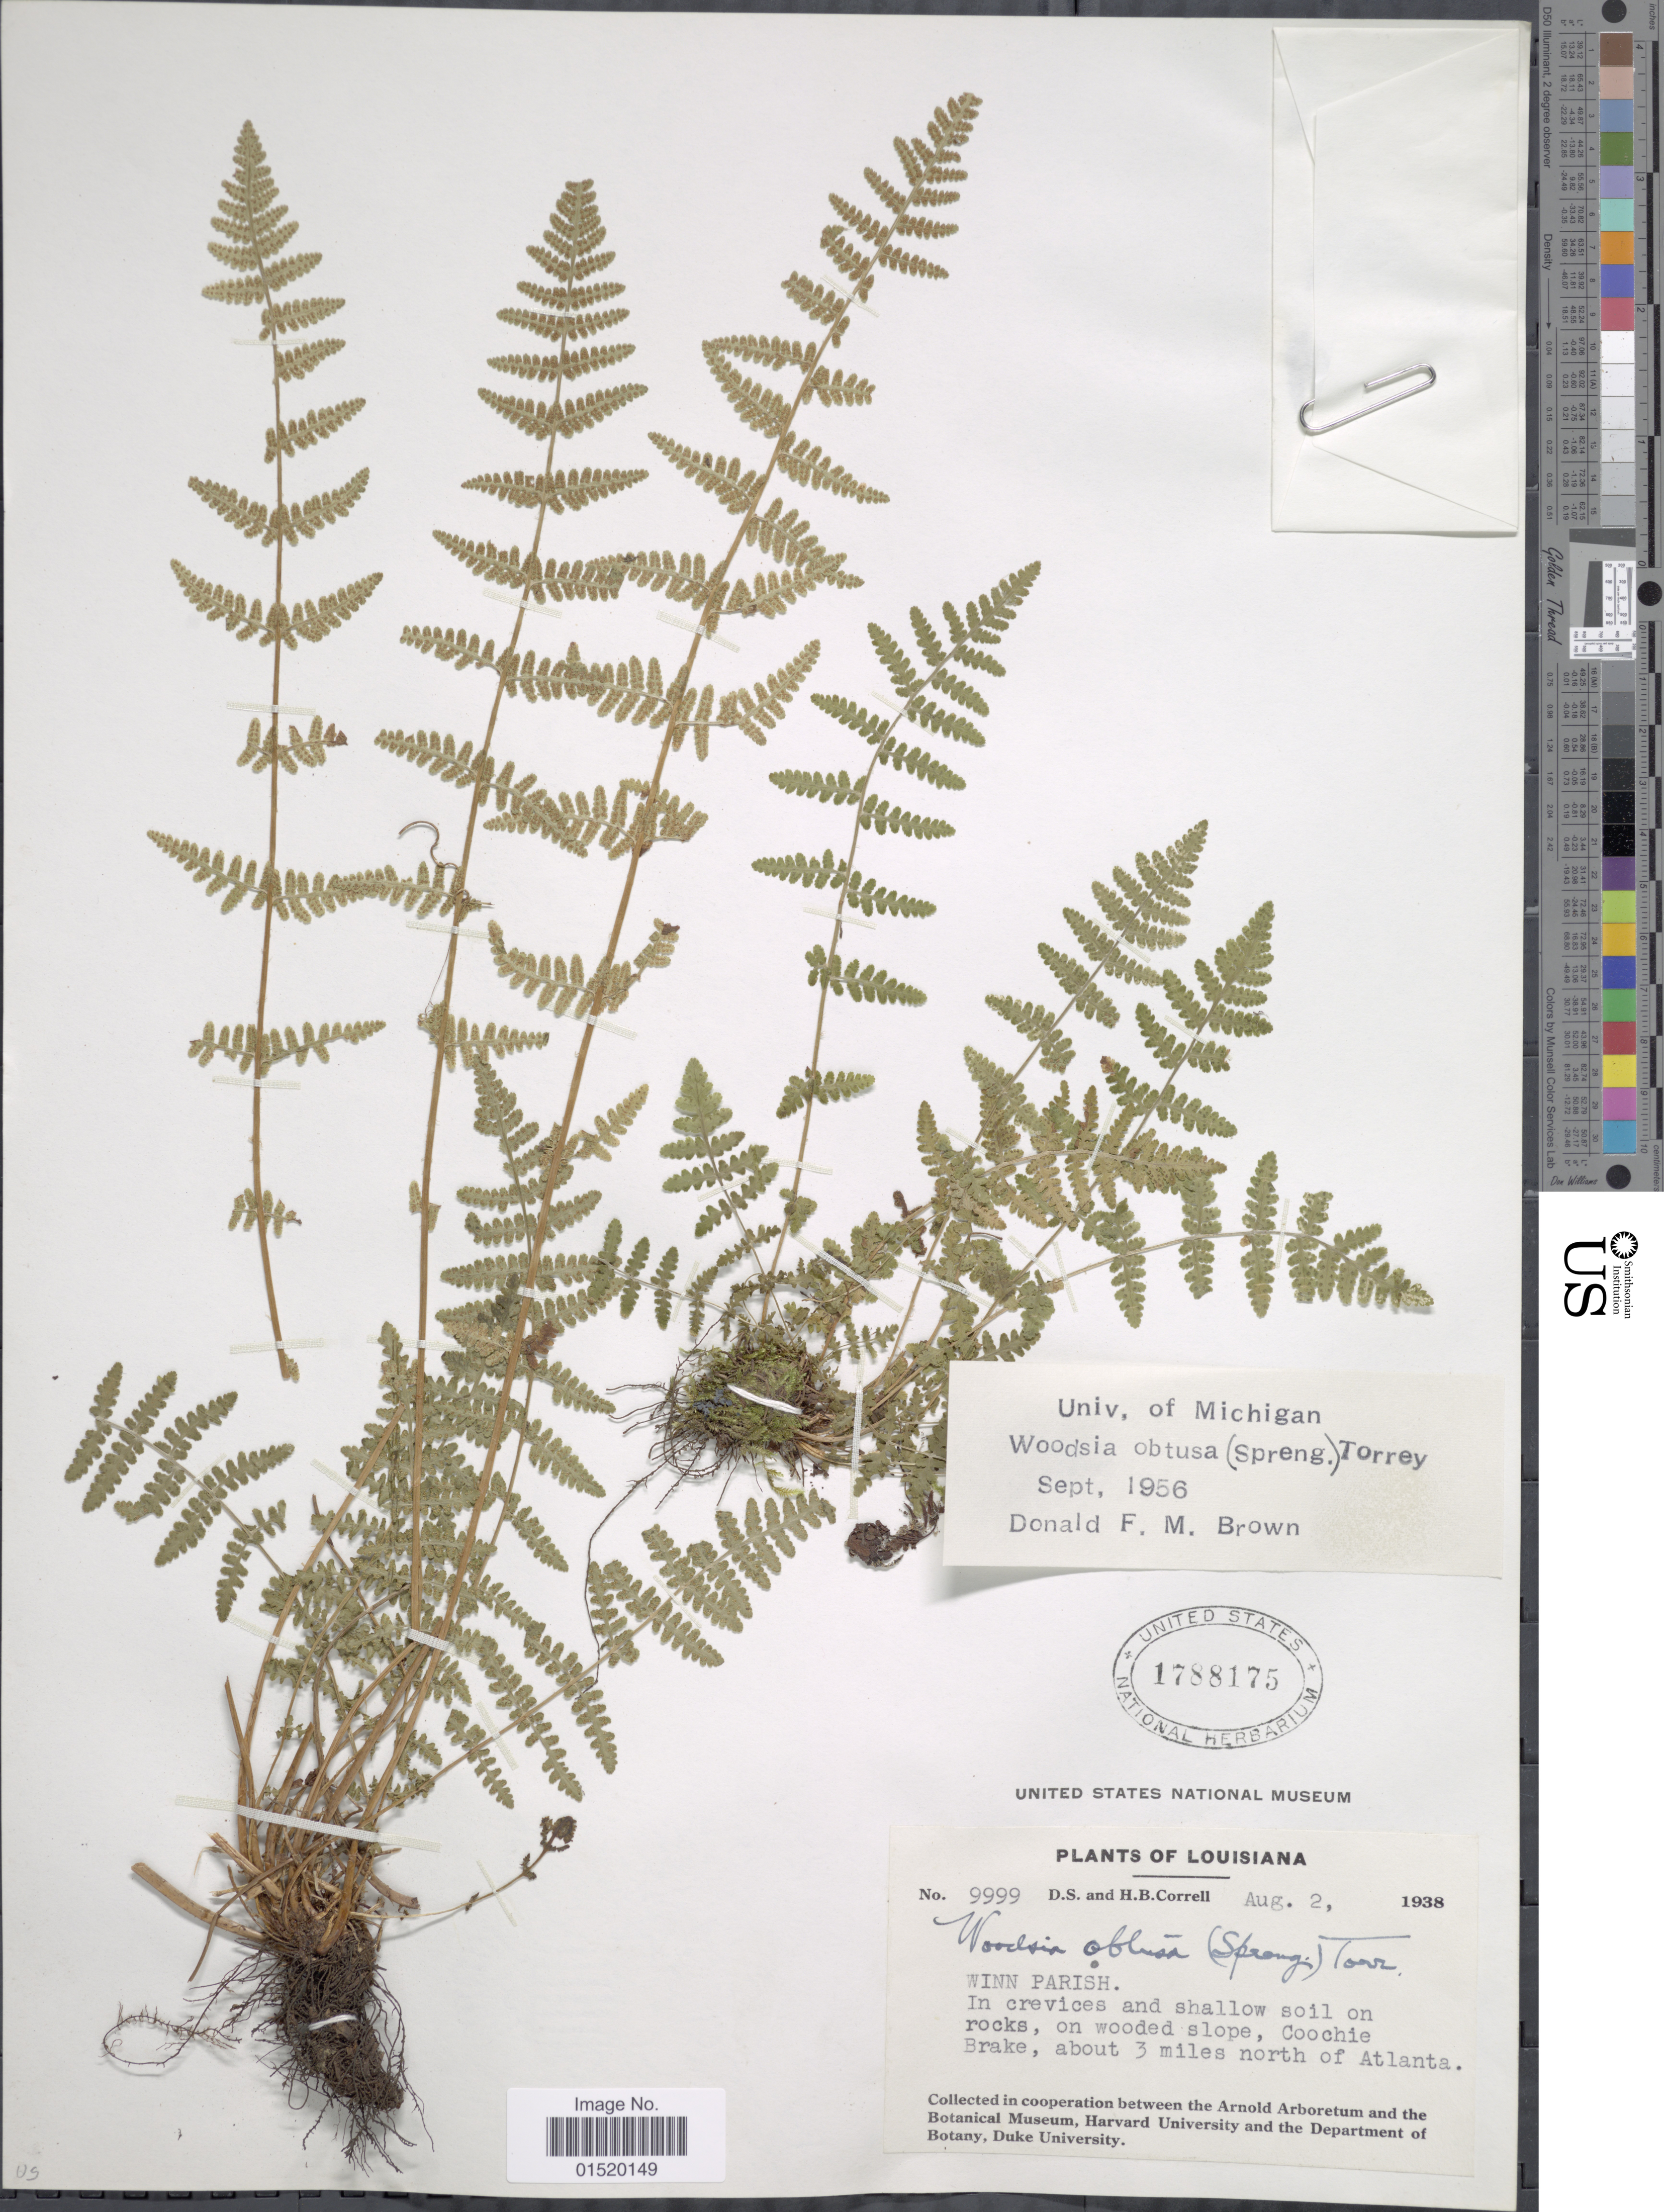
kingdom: Plantae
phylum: Tracheophyta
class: Polypodiopsida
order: Polypodiales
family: Woodsiaceae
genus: Woodsia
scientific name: Woodsia obtusa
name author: (Spreng.) Torr.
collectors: D. S. Correll & H. Correll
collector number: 9999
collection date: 1938-08-02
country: United States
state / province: Louisiana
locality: Winn Parish, In prish and shallow soil on rocks, on wooded slope, Coochie Brake, about 3 miles north of Atlanta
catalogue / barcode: US 1788175